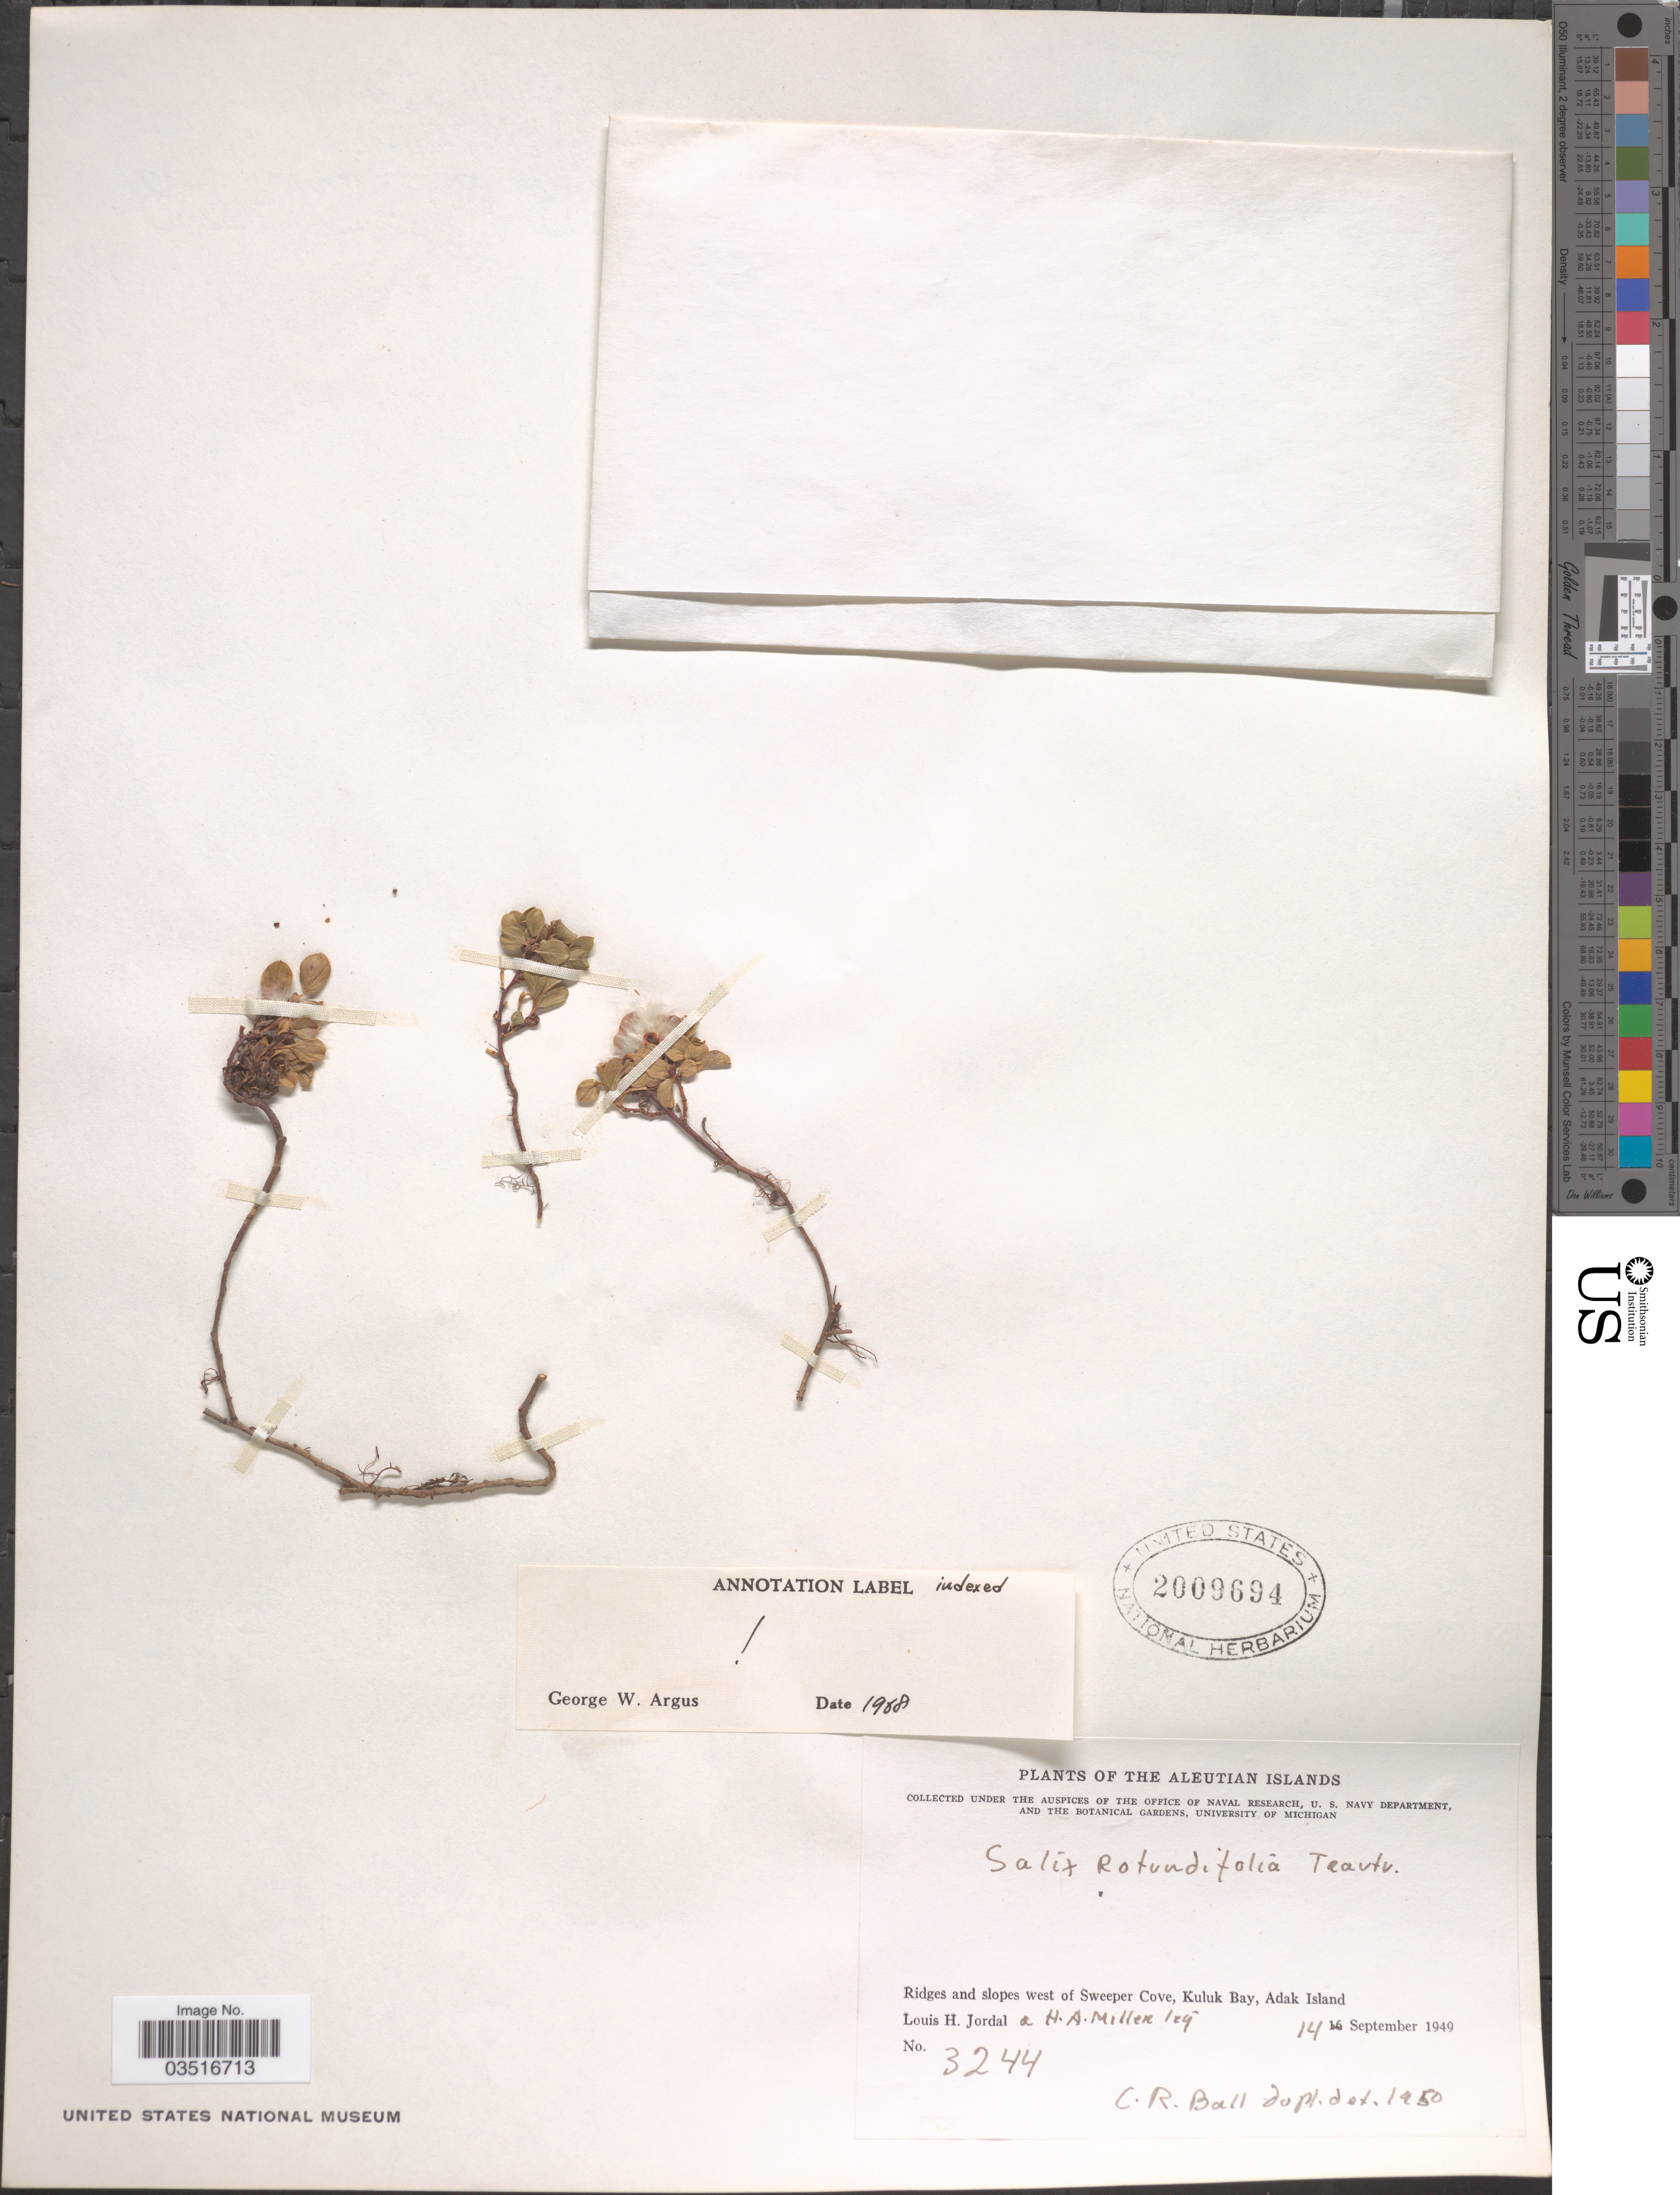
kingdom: Plantae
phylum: Tracheophyta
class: Magnoliopsida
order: Malpighiales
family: Salicaceae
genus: Salix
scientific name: Salix rotundifolia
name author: Trautv.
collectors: L. Jordal & H. A. Miller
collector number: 3244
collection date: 1949-09-14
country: United States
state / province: Alaska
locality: The Aleutian Islands. Ridges and slopes west of Sweeper Cove, Kuluk Bay, Adak Island.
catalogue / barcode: US 2009694